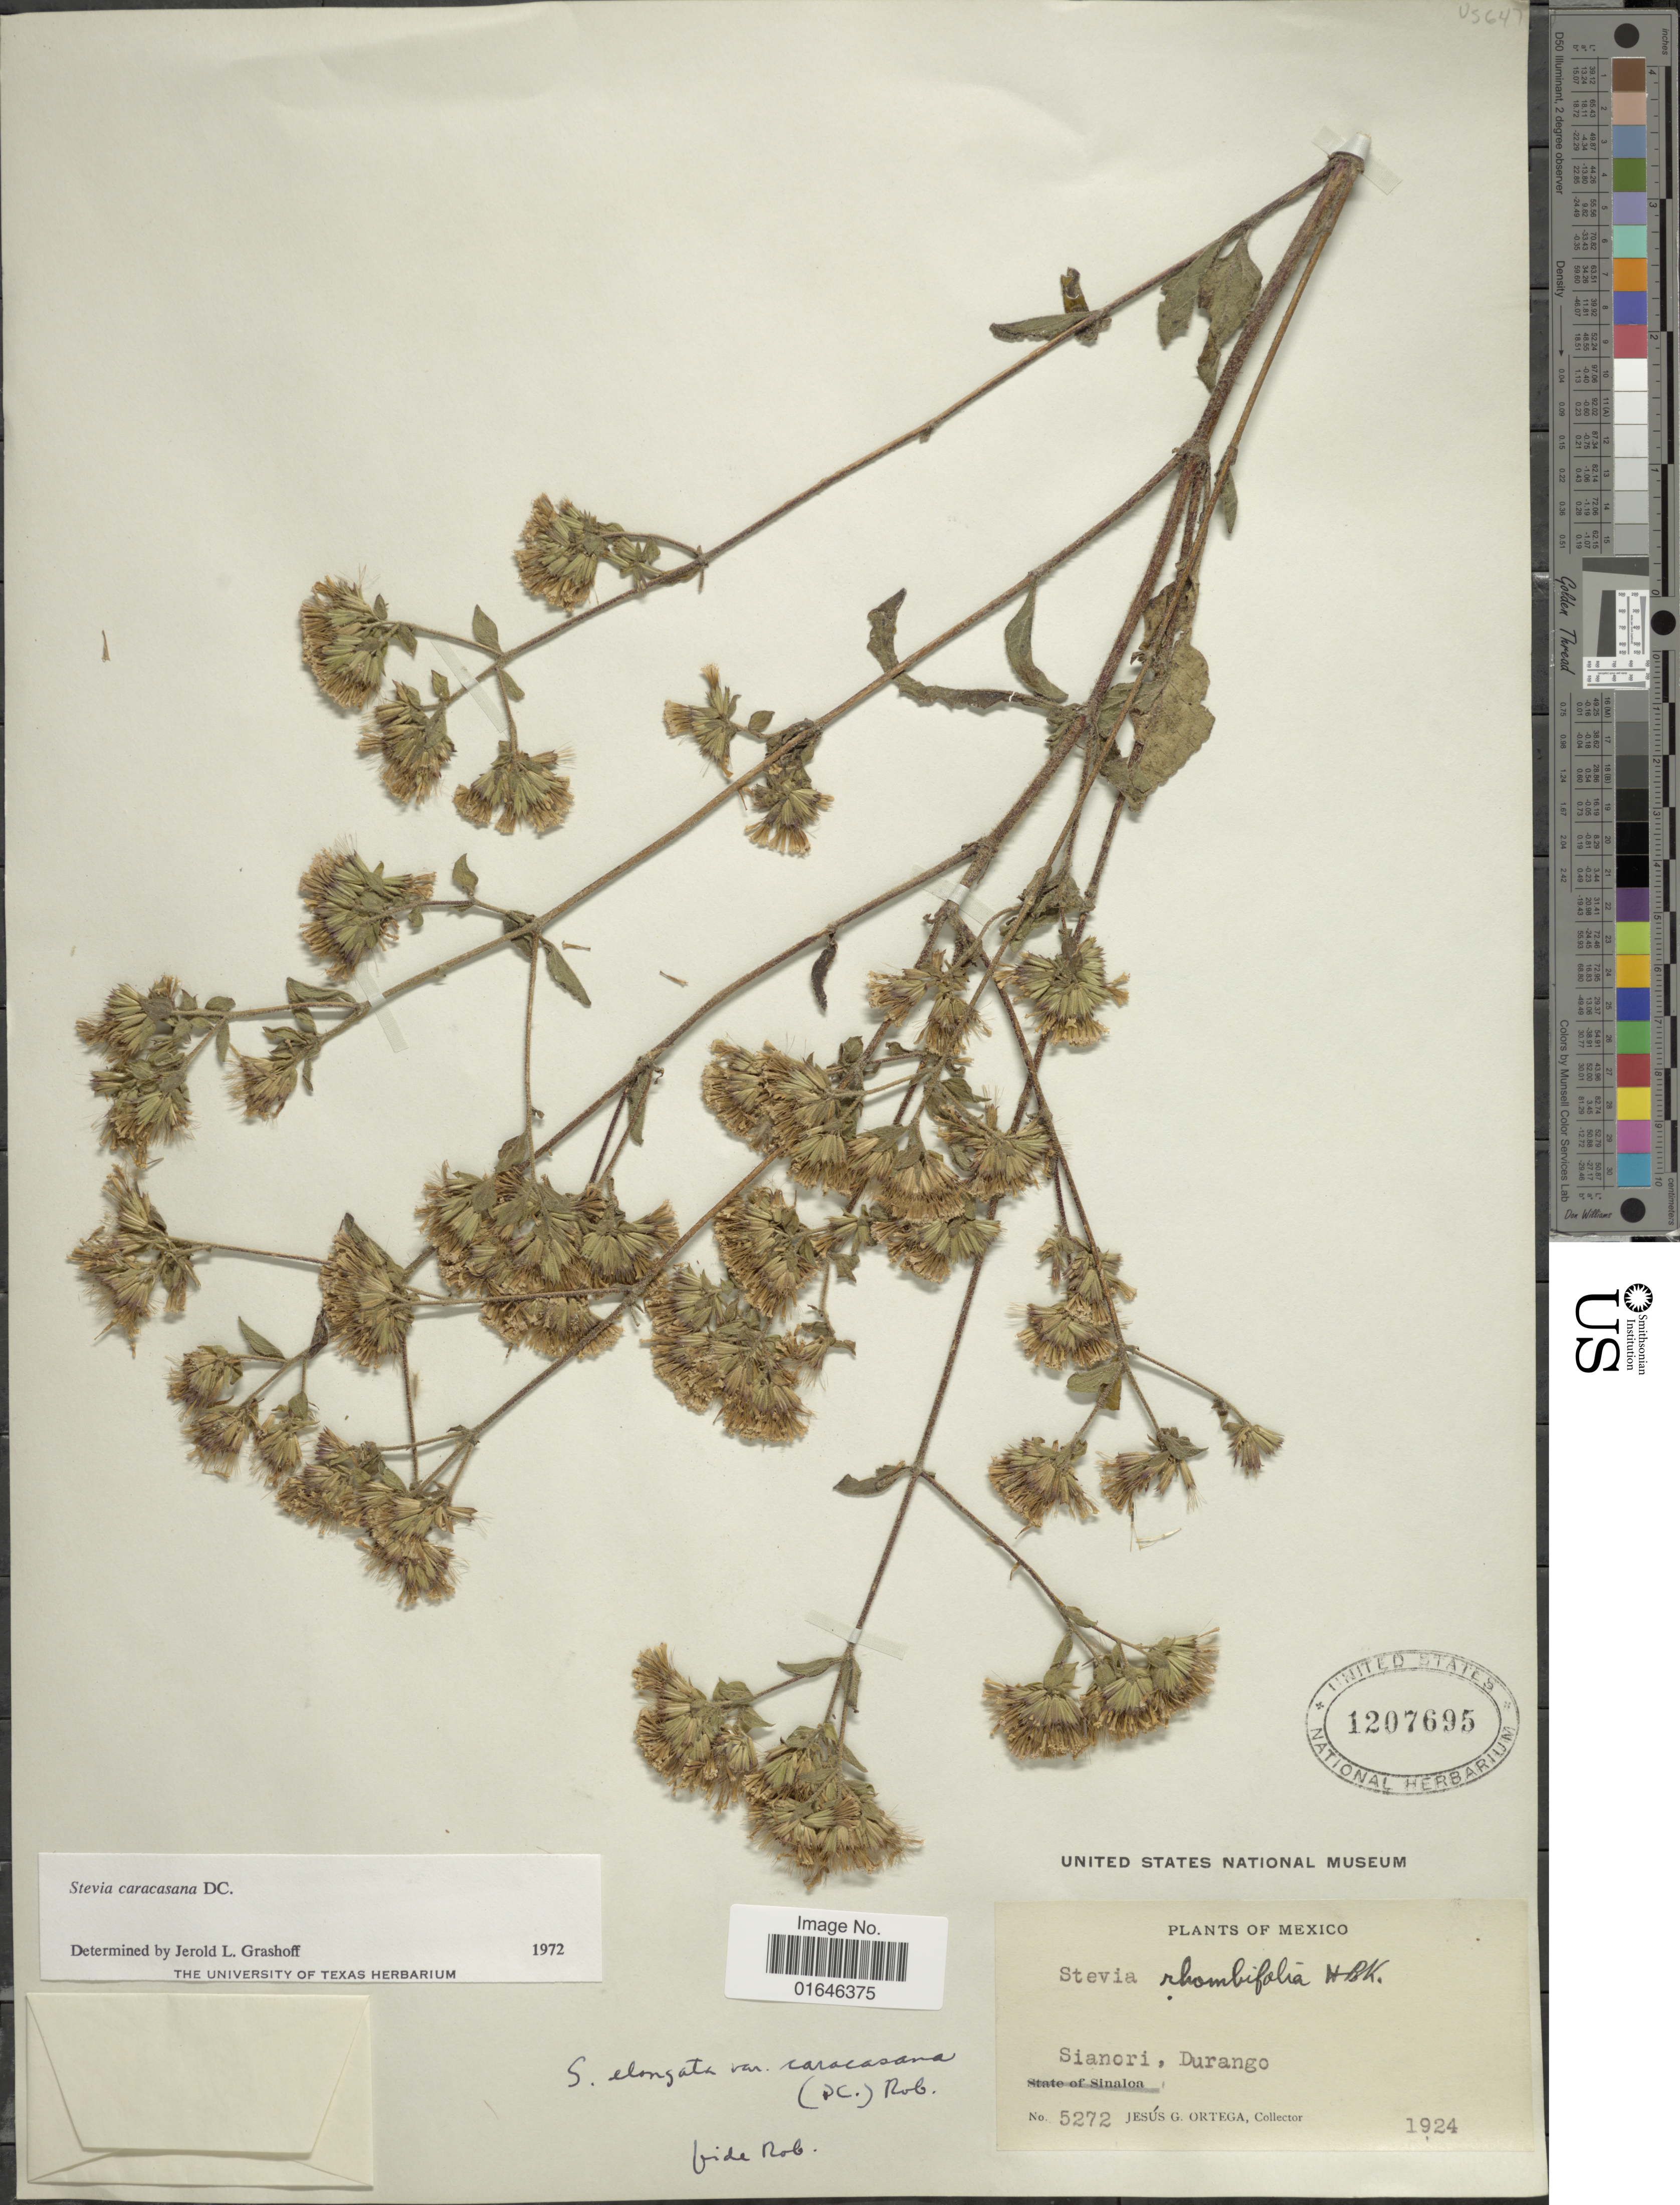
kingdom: Plantae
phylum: Tracheophyta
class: Magnoliopsida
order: Asterales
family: Asteraceae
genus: Stevia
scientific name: Stevia caracasana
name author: DC.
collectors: J. Ortega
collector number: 5272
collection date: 1924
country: Mexico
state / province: Durango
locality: Sianori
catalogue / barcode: US 1207695